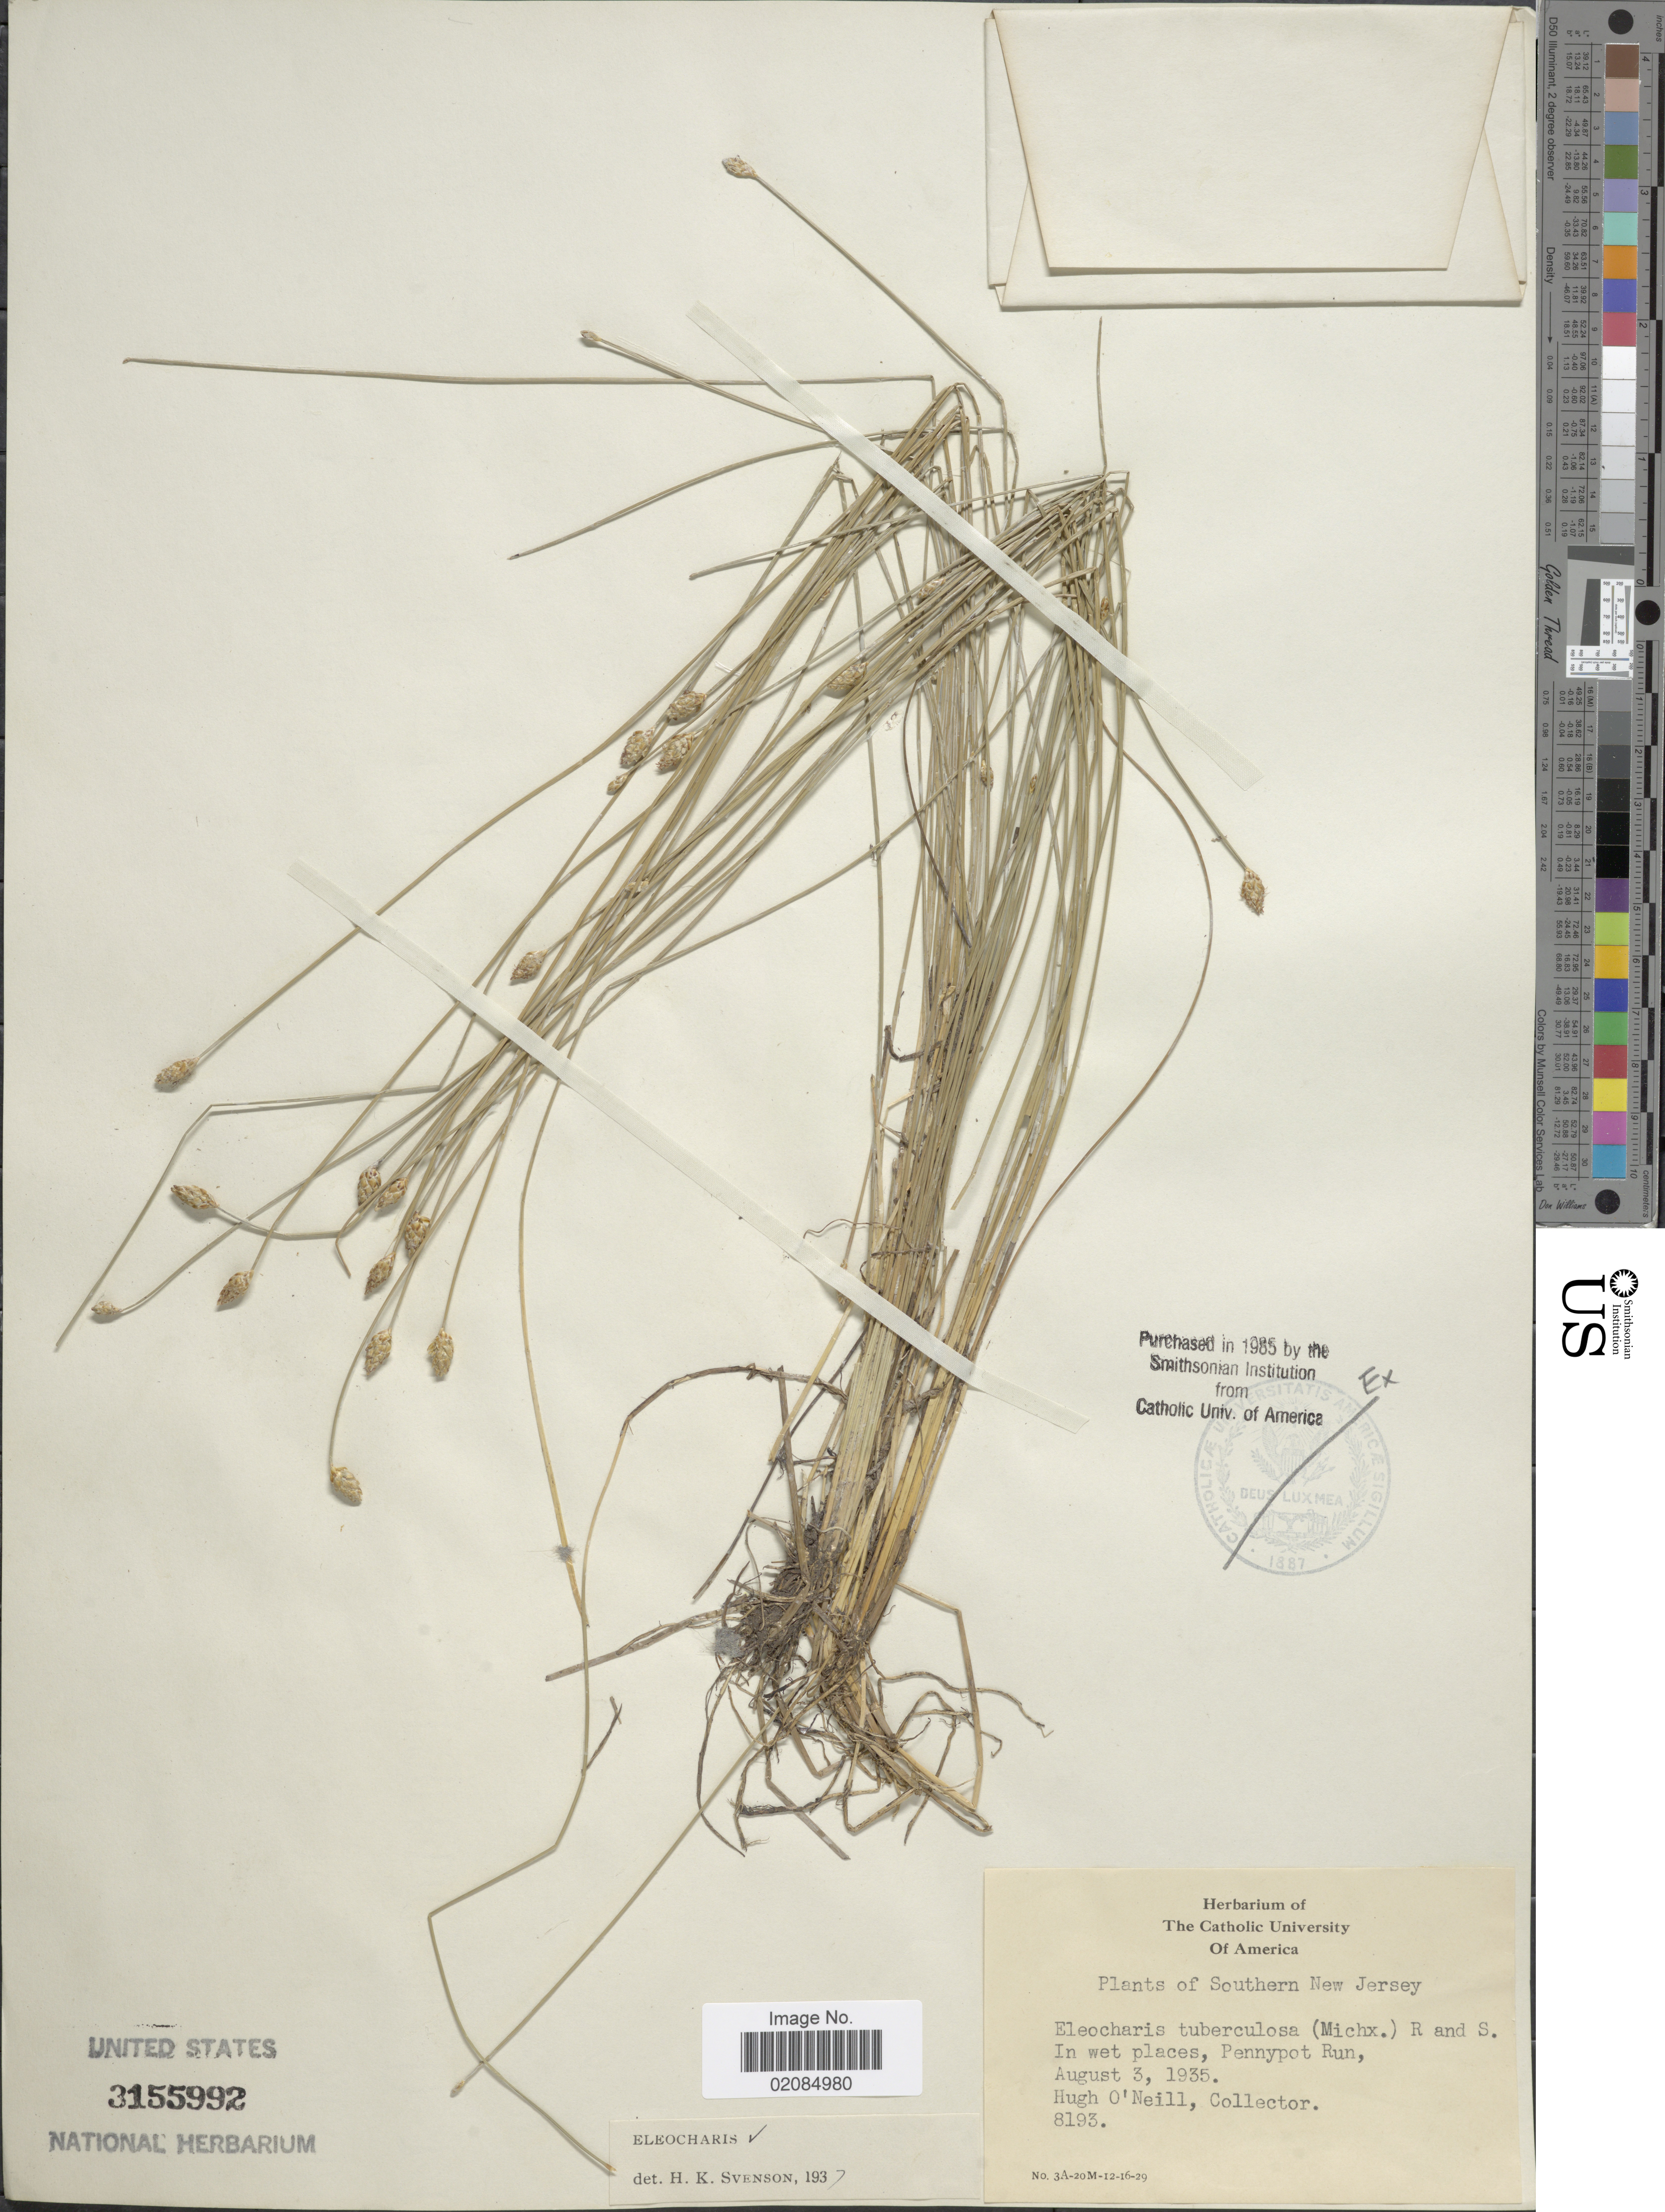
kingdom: Plantae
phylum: Tracheophyta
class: Liliopsida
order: Poales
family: Cyperaceae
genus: Eleocharis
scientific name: Eleocharis tuberculosa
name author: (Michx.) Roem. & Schult.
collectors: H. O'Neill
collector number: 8193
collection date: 1935-08-03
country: United States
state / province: New Jersey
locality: Southern New Jersey, Pennypot Run.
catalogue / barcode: US 3155992